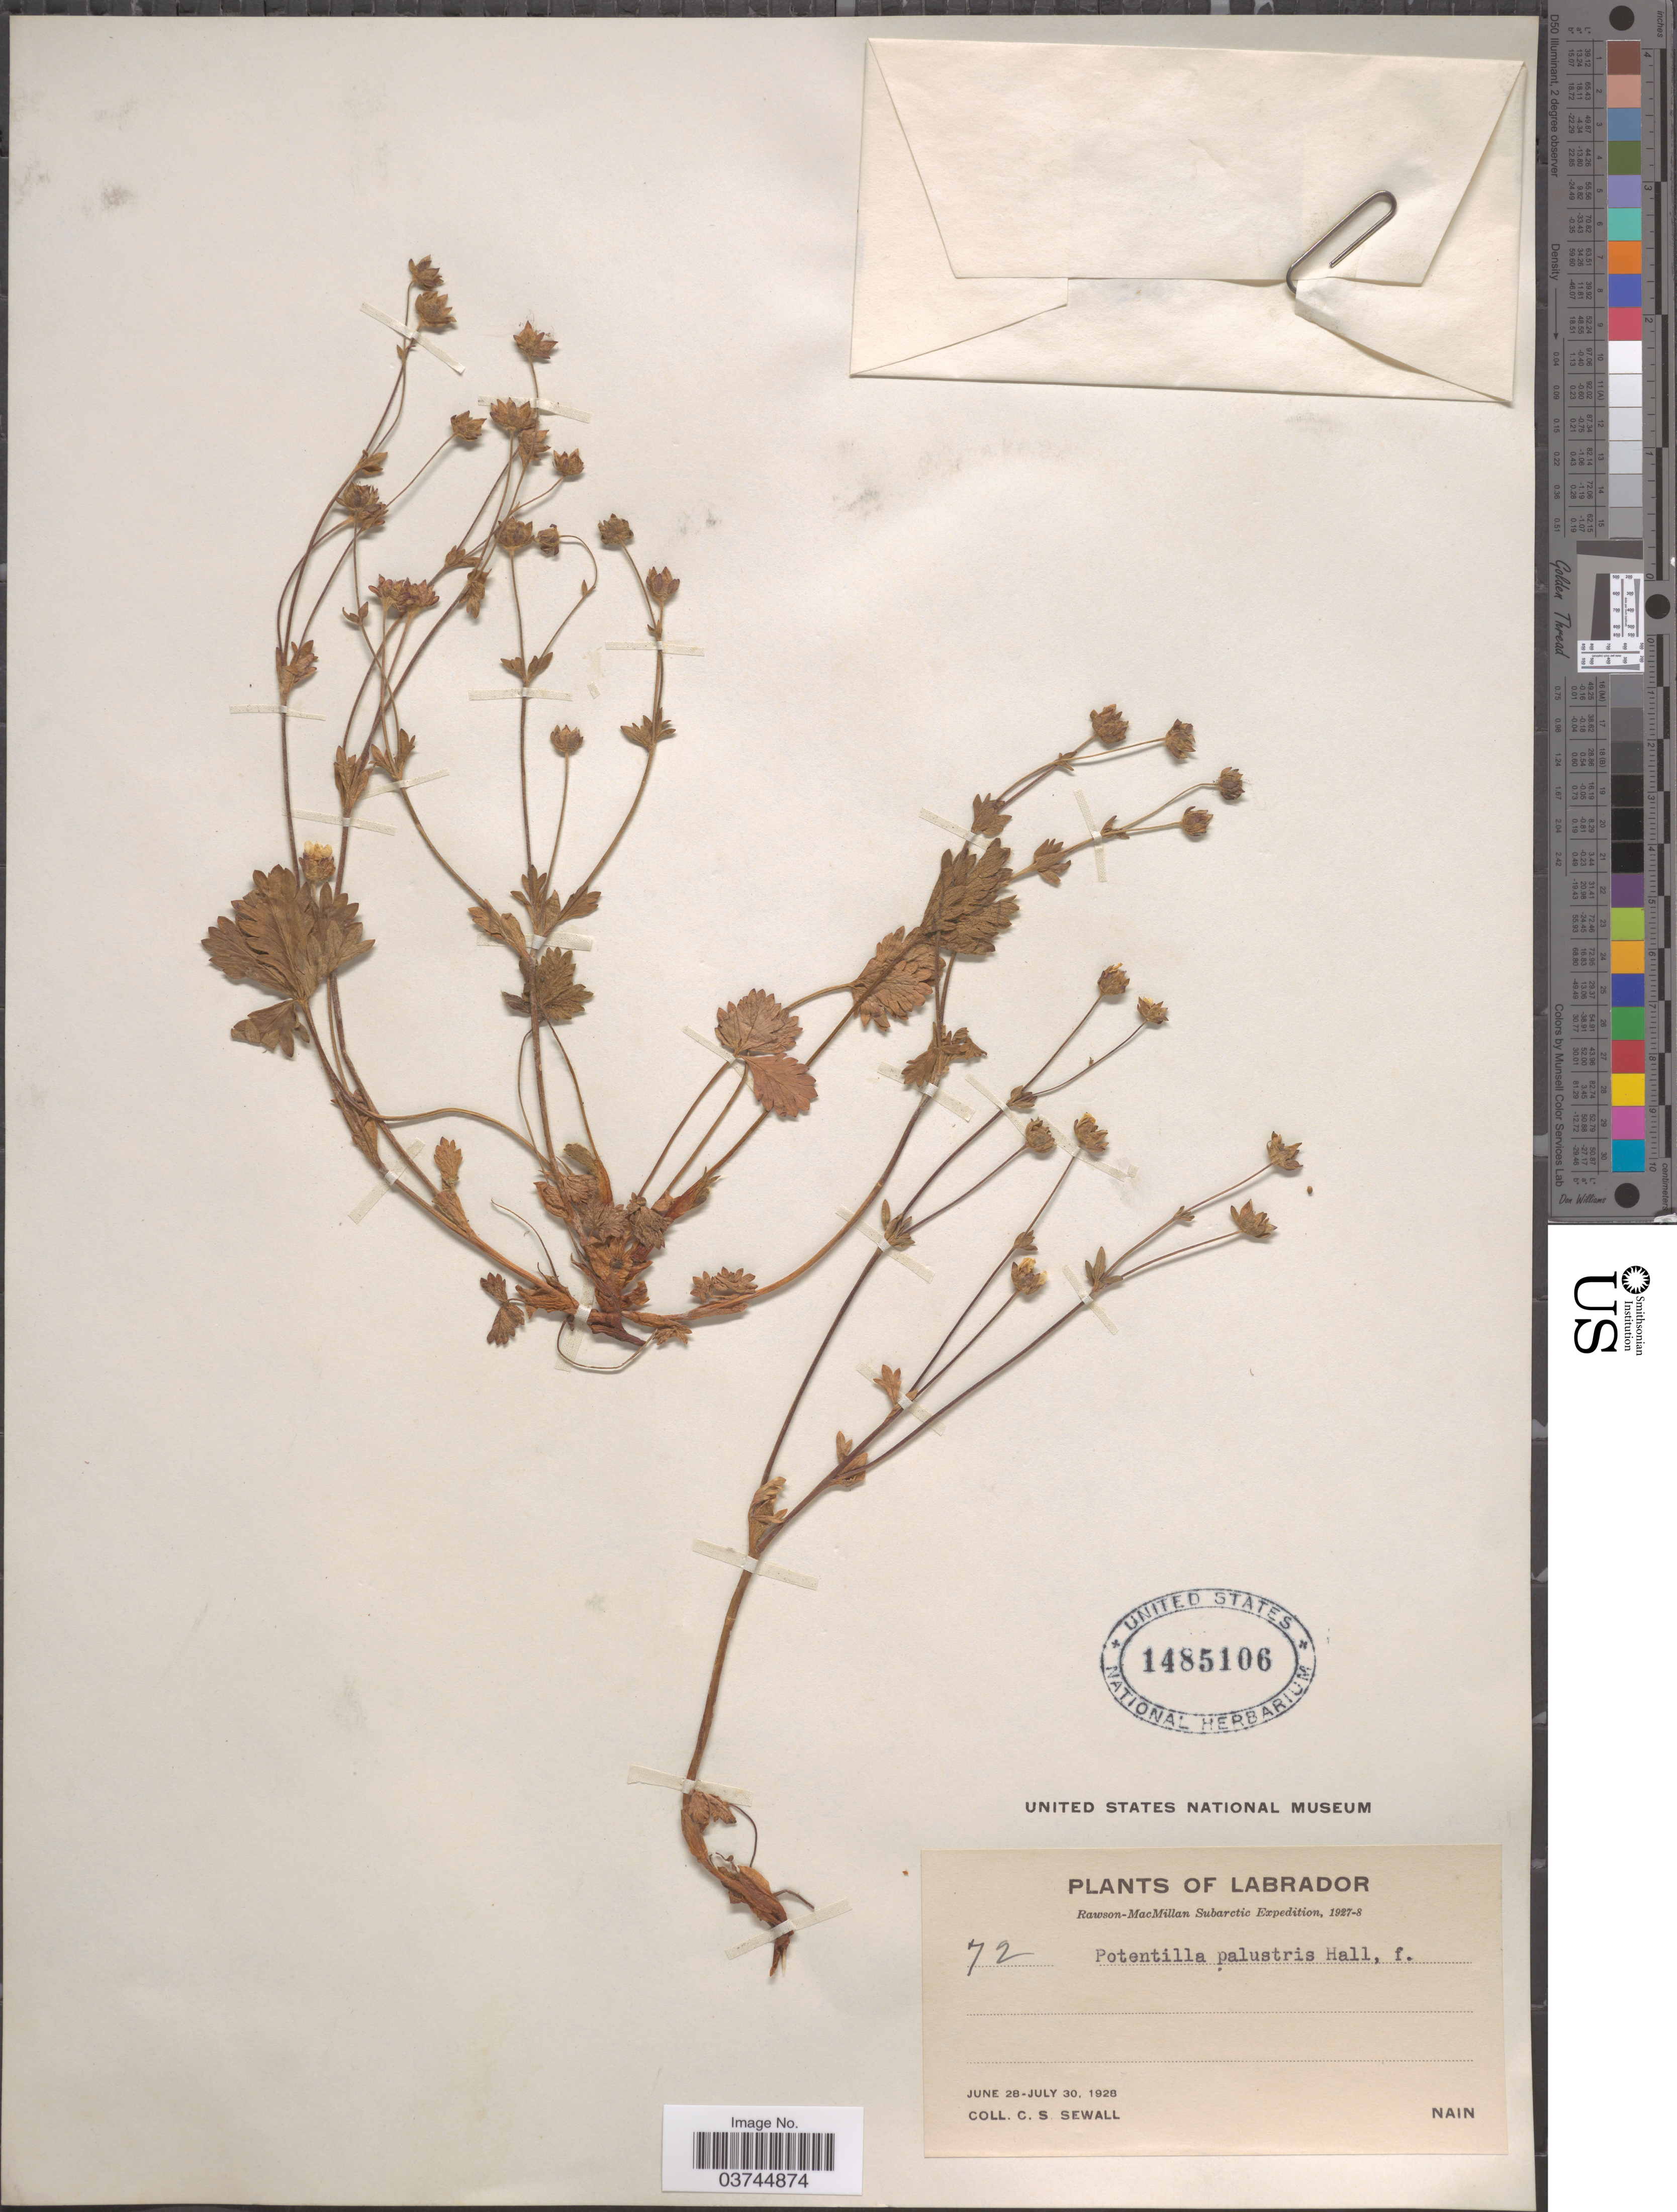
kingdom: Plantae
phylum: Tracheophyta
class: Magnoliopsida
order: Rosales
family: Rosaceae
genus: Potentilla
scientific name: Potentilla crantzii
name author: (Crantz) Beck ex Fritsch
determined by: Strong, Mark T., (BOT), Smithsonian Institution - National Museum of Natural History (UNITED STATES)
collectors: C. Sewall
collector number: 72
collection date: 1928-06-28/1928-07-30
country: Canada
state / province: Newfoundland and Labrador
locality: Labrador. Nain.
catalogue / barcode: US 1485106